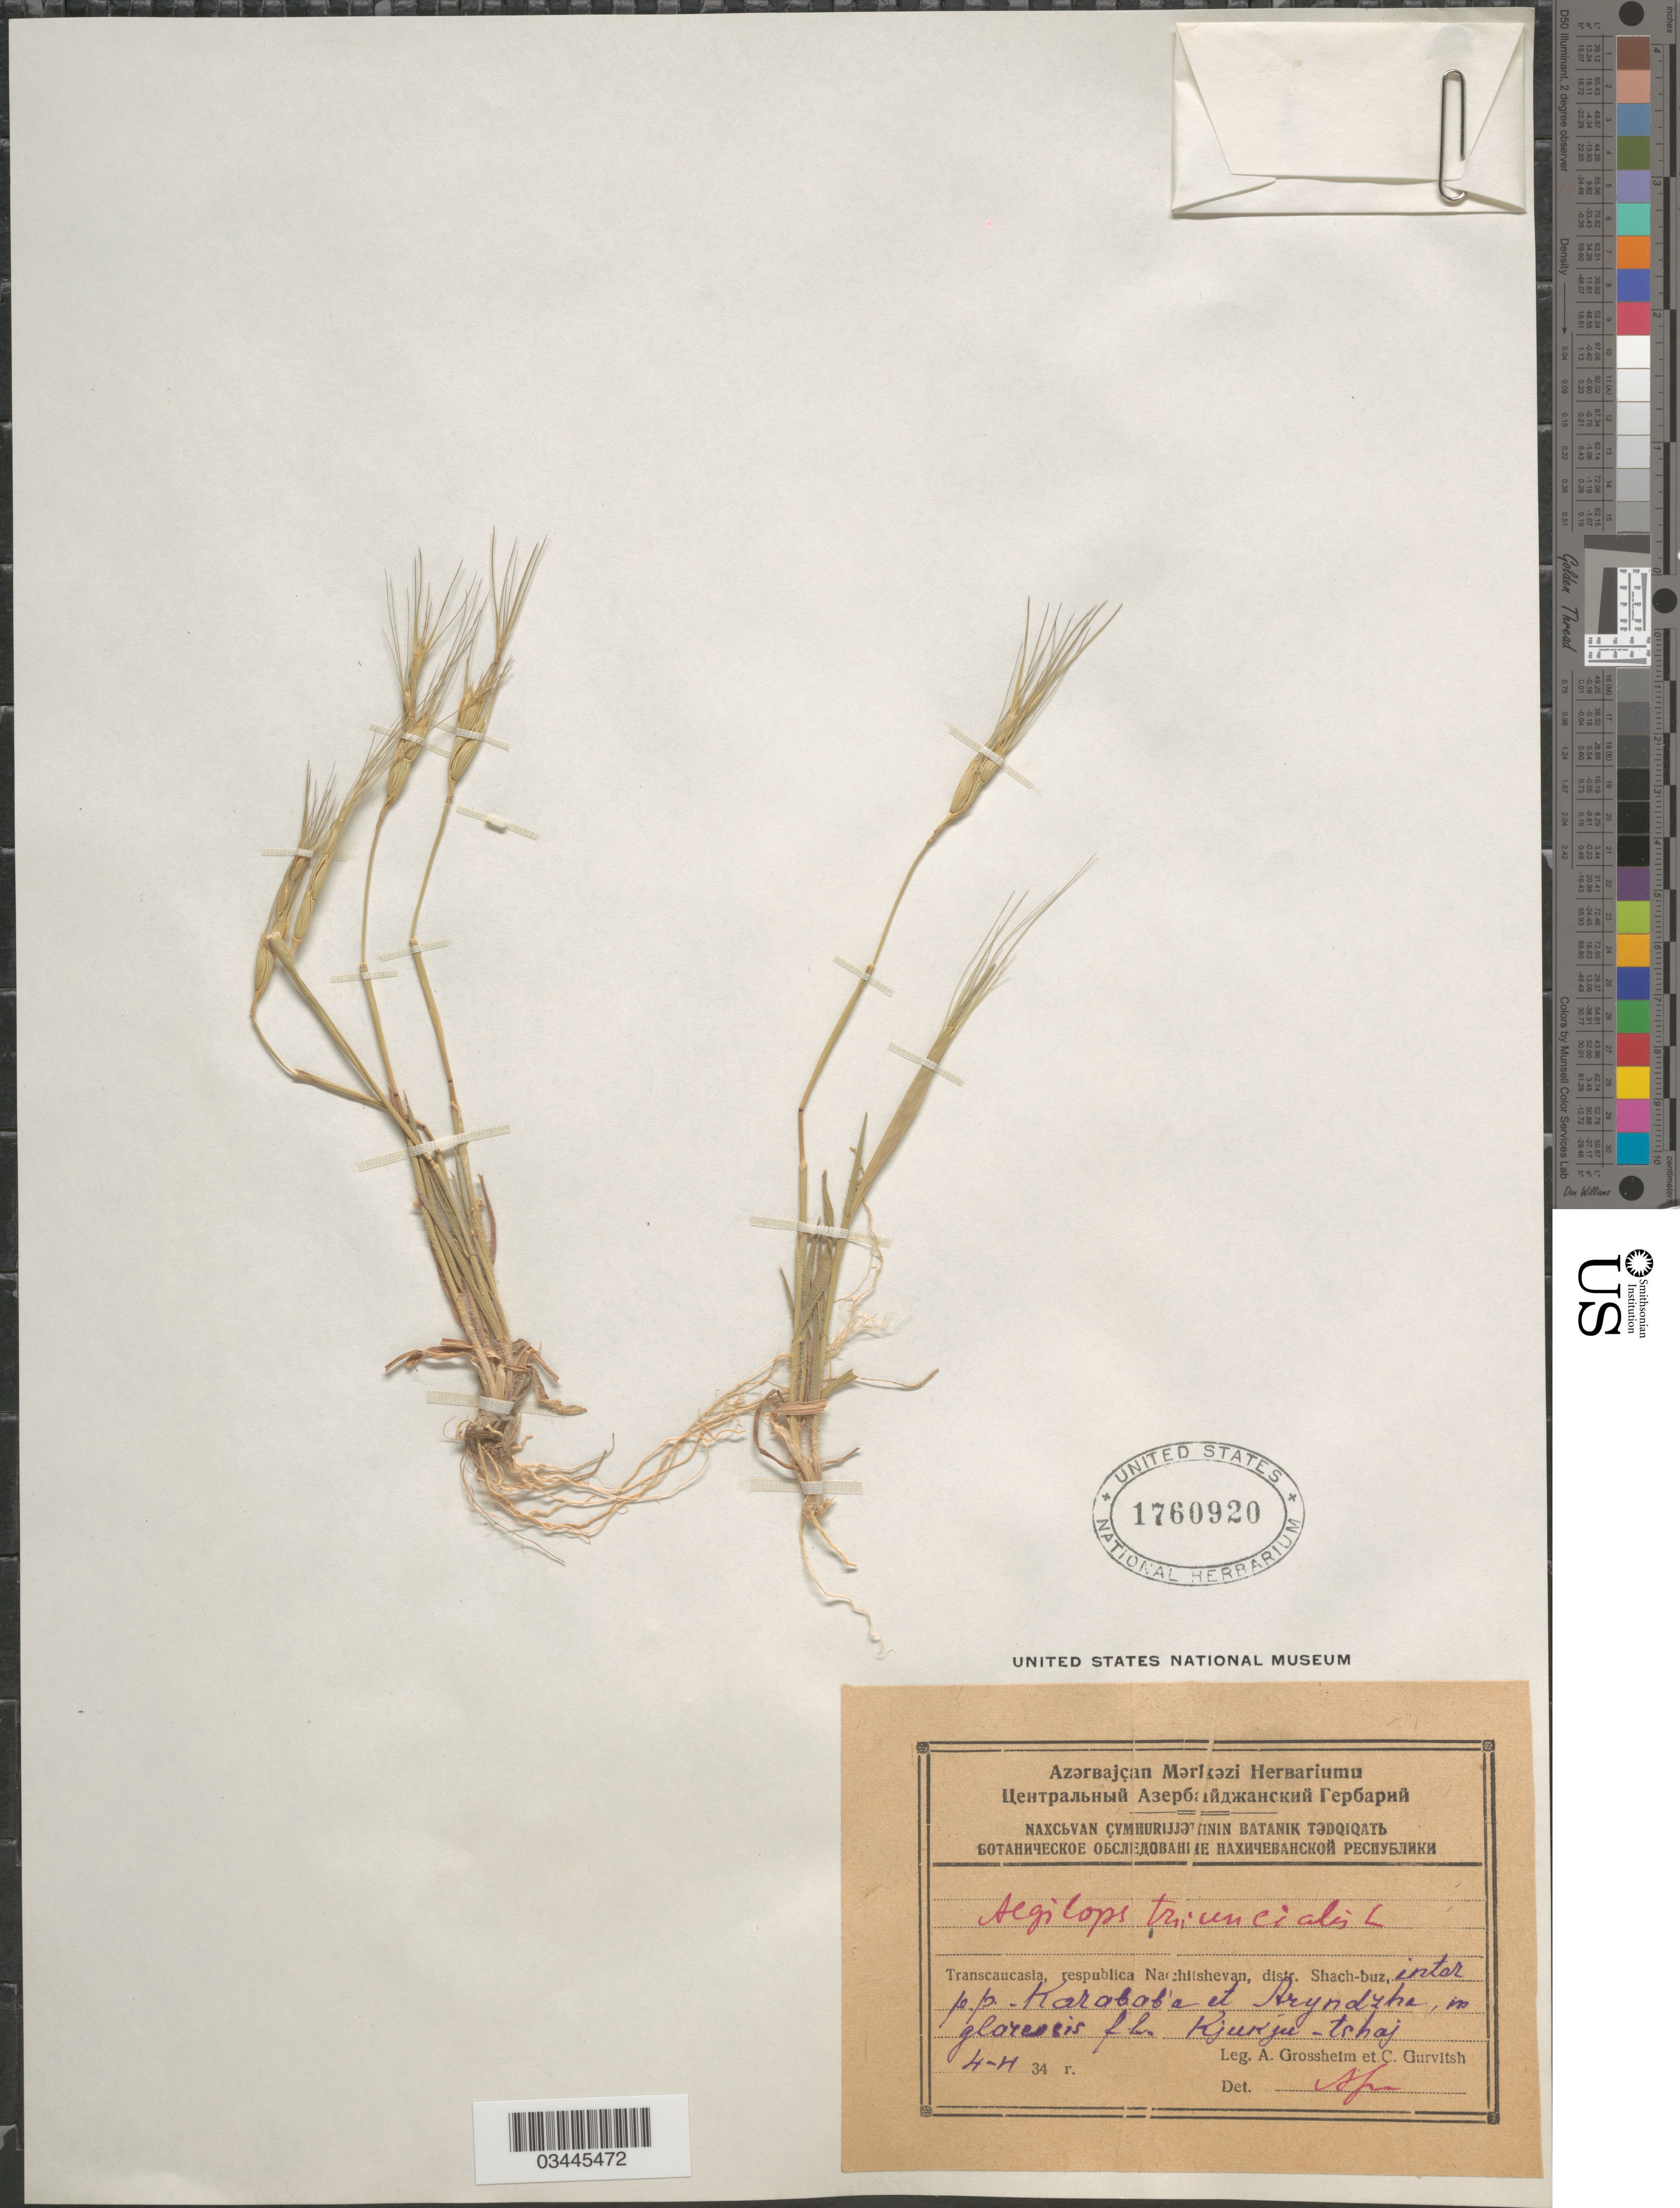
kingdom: Plantae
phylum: Tracheophyta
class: Liliopsida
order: Poales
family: Poaceae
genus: Aegilops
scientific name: Aegilops triuncialis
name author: L.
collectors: A. Grossheim & C. Gurvitsh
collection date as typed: Transcribed d/m/y: 4/4/34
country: Azerbaijan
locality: Transcaucasia, respublica Na [illegible text]chishevan, distr. Shach-buz, inter p.p. Karababa et Aryndzha, in glareosis fl. Kjukju-tshaj.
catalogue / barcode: US 1760920